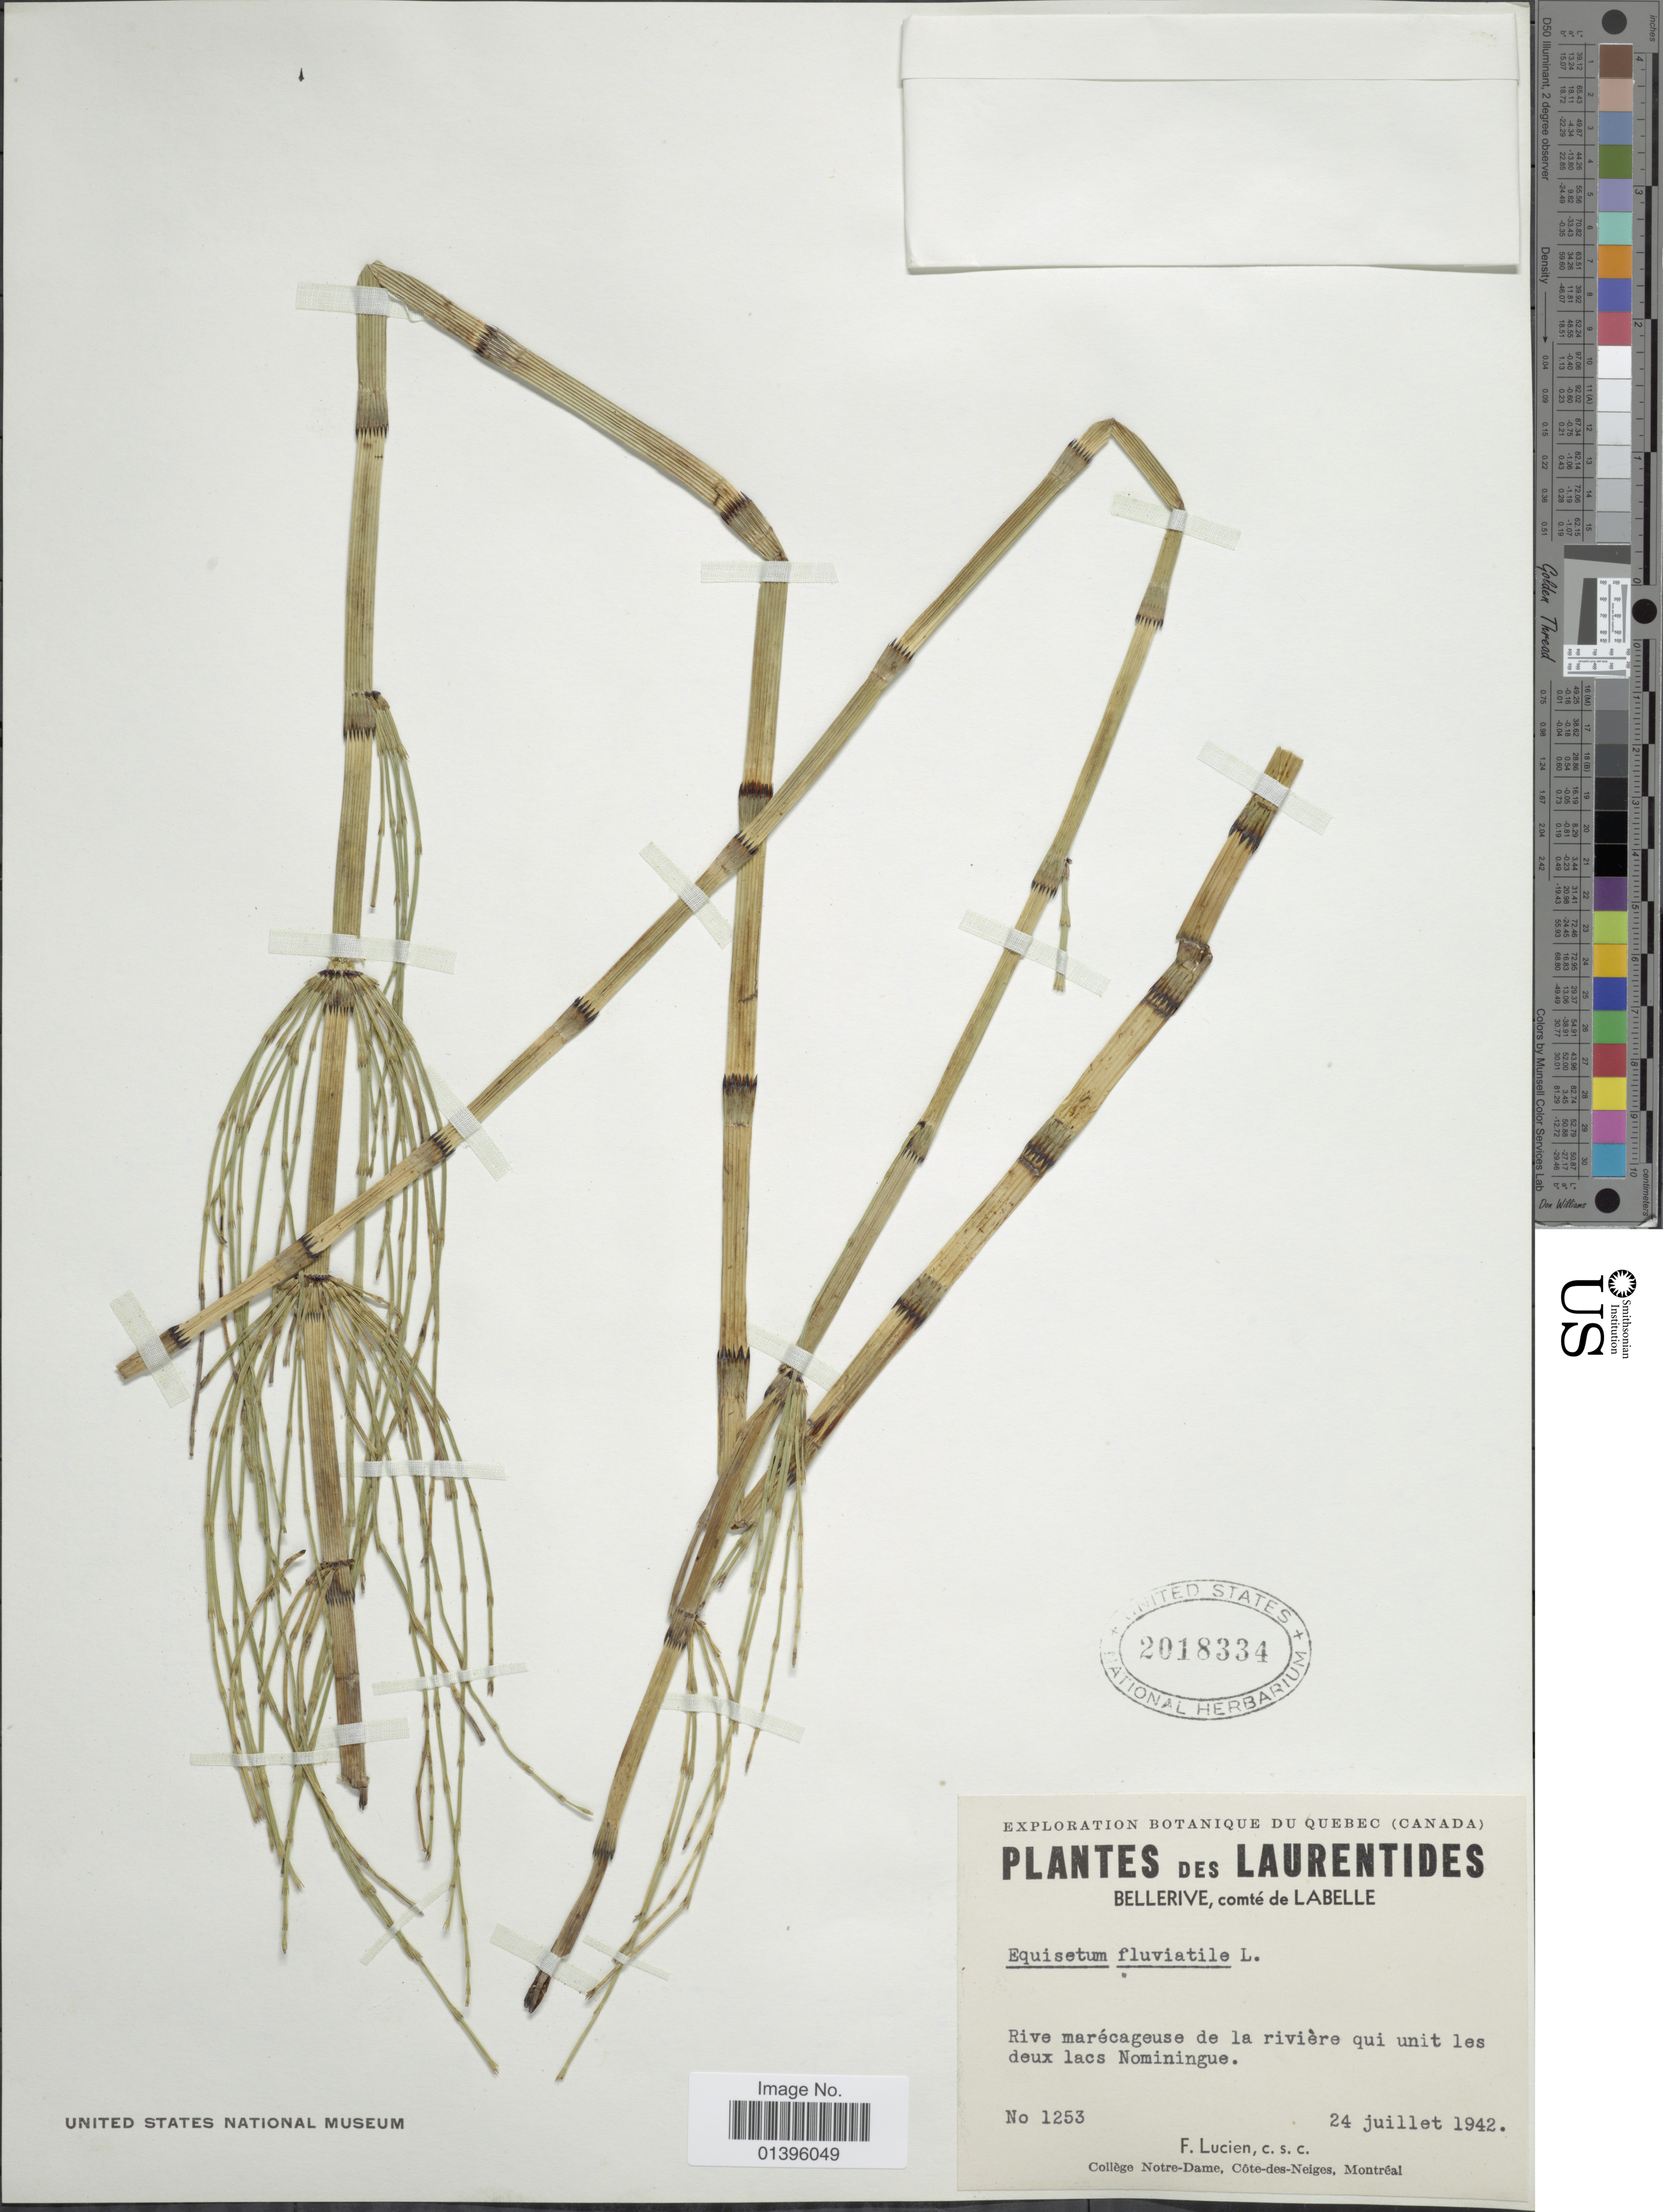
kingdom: Plantae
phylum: Tracheophyta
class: Polypodiopsida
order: Equisetales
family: Equisetaceae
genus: Equisetum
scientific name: Equisetum fluviatile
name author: L.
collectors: F. Lucien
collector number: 1253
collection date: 1942-07-24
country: Canada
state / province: Quebec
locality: Plantes des Laurentides. Bellerive, comté de Labelle. Rive marécageuse de la rivière qui unit les deux lac Nominigue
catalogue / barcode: US 2018334